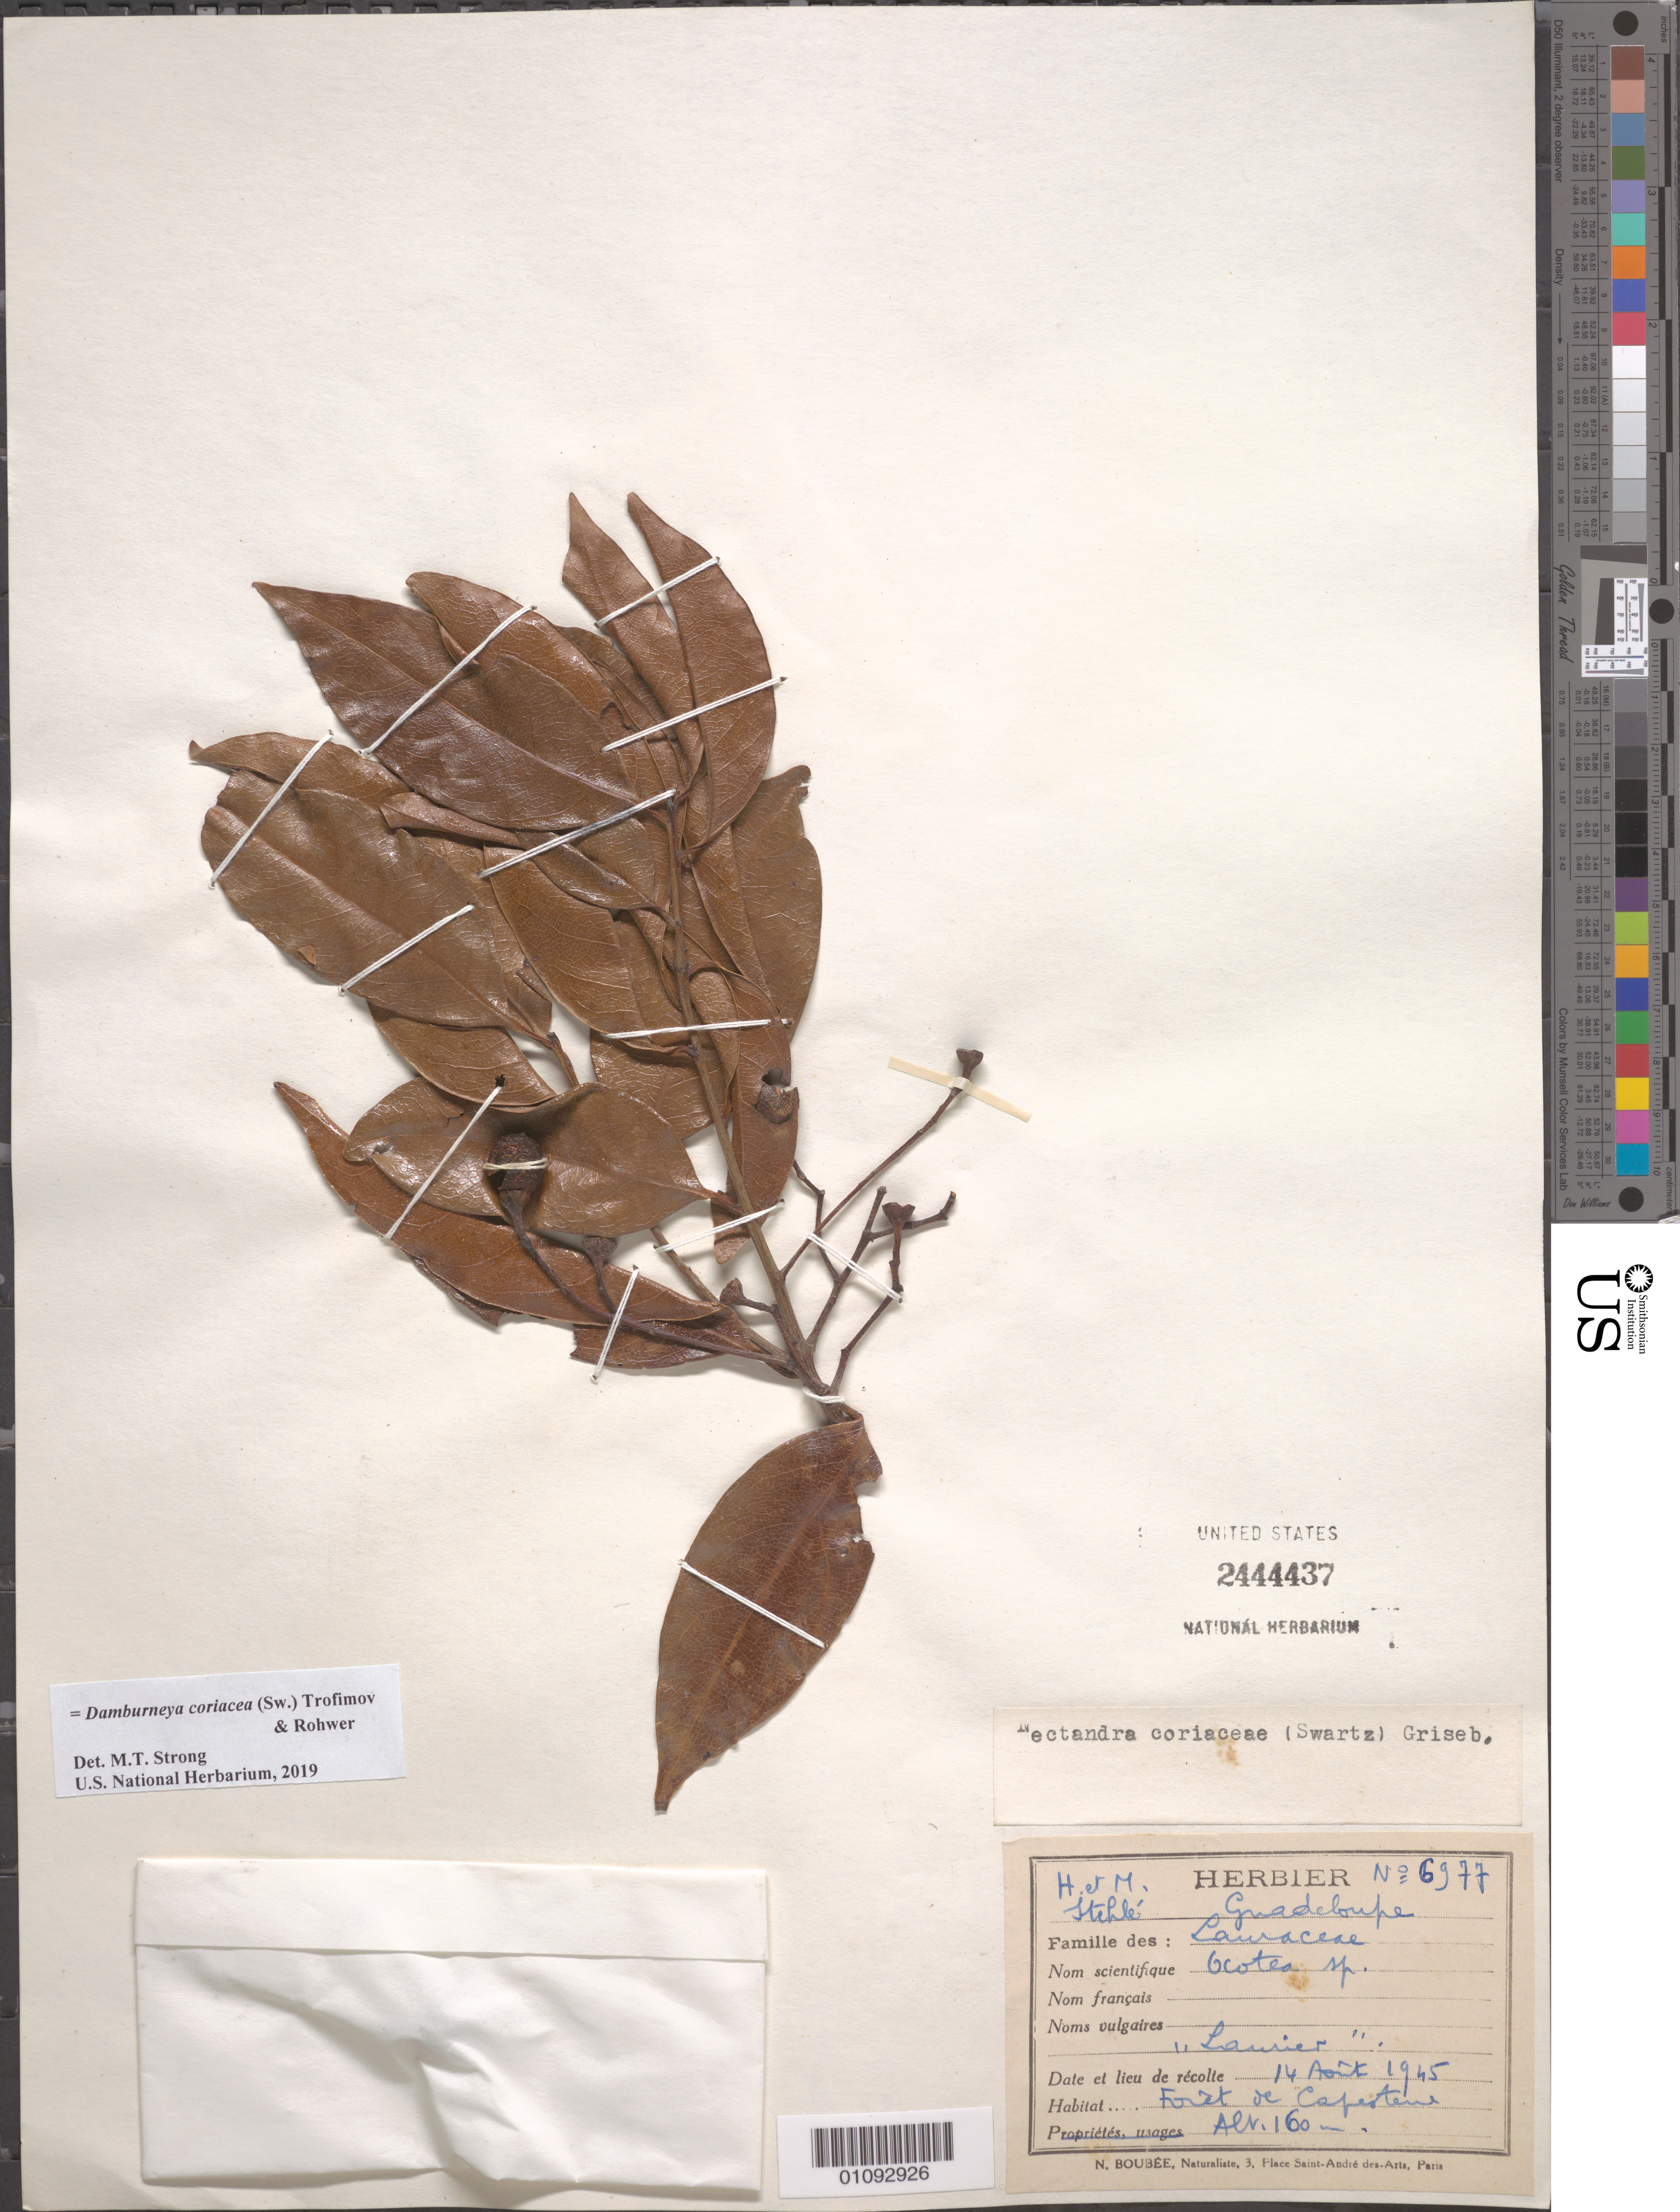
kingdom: Plantae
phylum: Tracheophyta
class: Magnoliopsida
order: Laurales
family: Lauraceae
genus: Damburneya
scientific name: Damburneya coriacea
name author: (Sw.) Trofimov & Rohwer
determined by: Strong, M. T., (US), Smithsonian Institution - National Museum of Natural History (UNITED STATES)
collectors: H. Stehlé & M. Stehlé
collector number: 6977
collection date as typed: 14 Apr 1945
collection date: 1945-04-14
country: Guadeloupe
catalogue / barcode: US 2444437